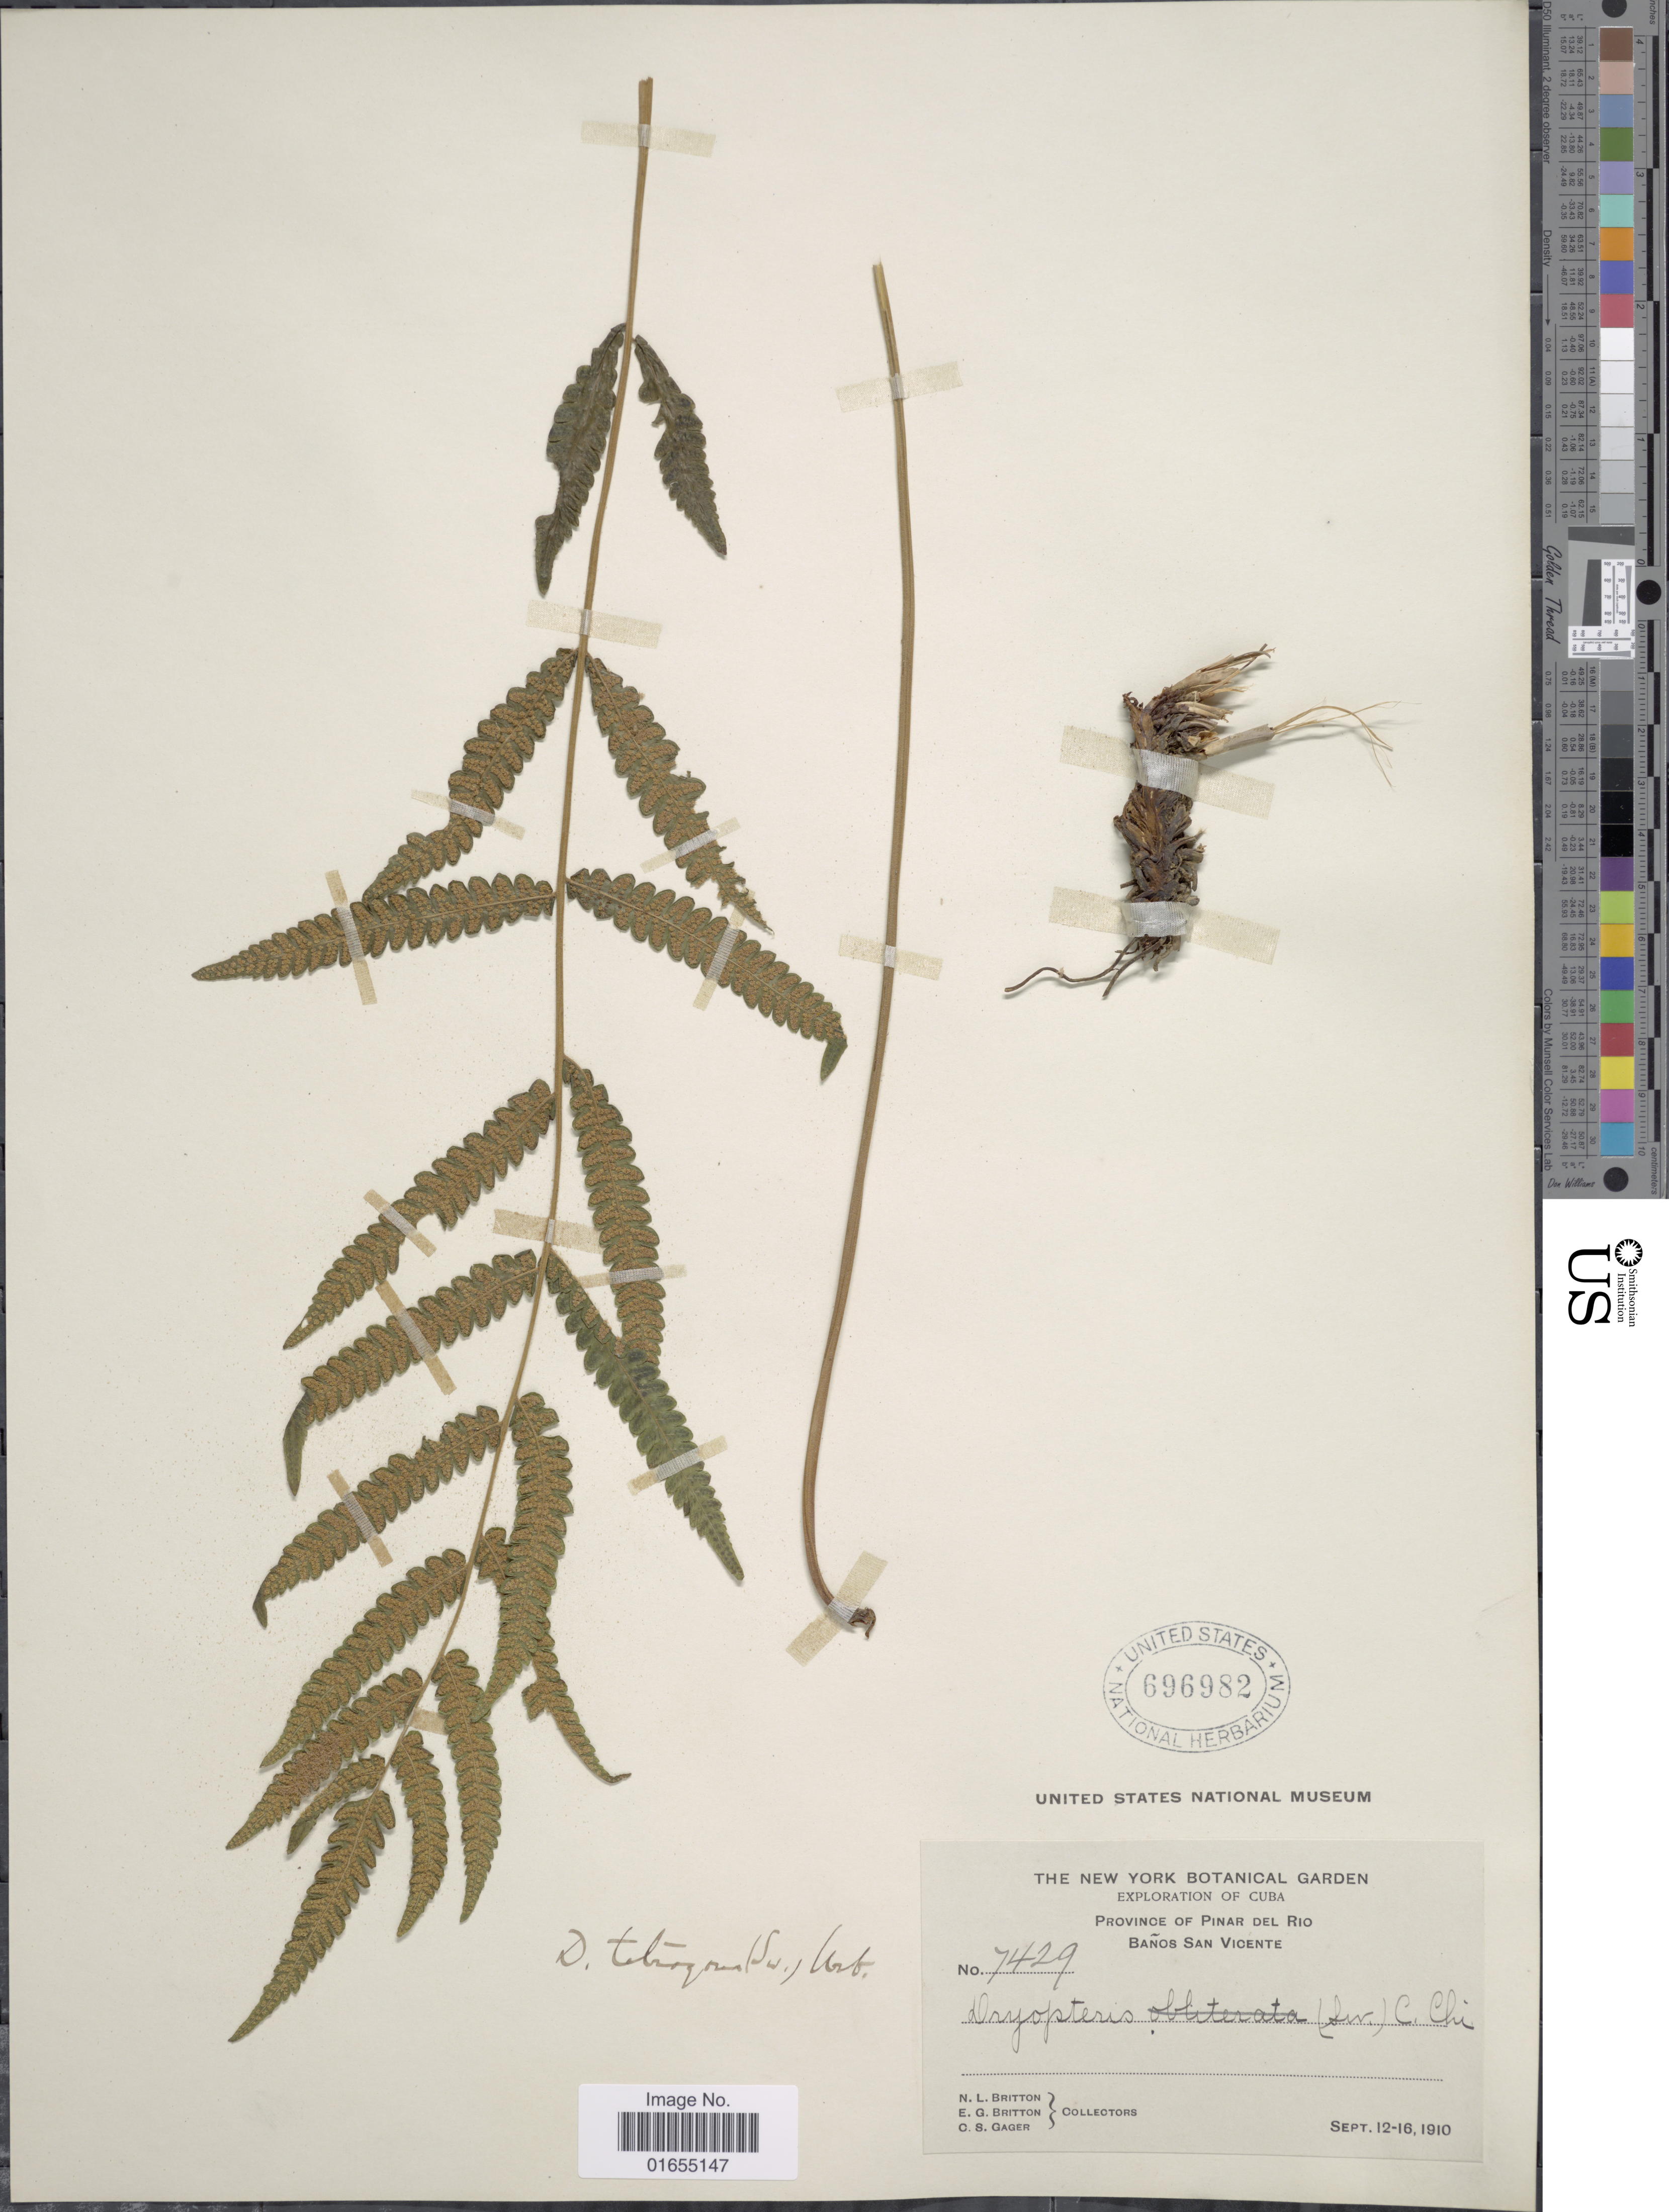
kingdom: Plantae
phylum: Tracheophyta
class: Polypodiopsida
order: Polypodiales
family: Thelypteridaceae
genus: Goniopteris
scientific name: Goniopteris subtetragona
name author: (Link) Vareschi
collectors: N. Britton, E. G. Britton & C. Gager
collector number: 7429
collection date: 1910-09-12/1910-09-16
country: Cuba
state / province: Pinar del Río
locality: Banos San Vicente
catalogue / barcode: US 696982